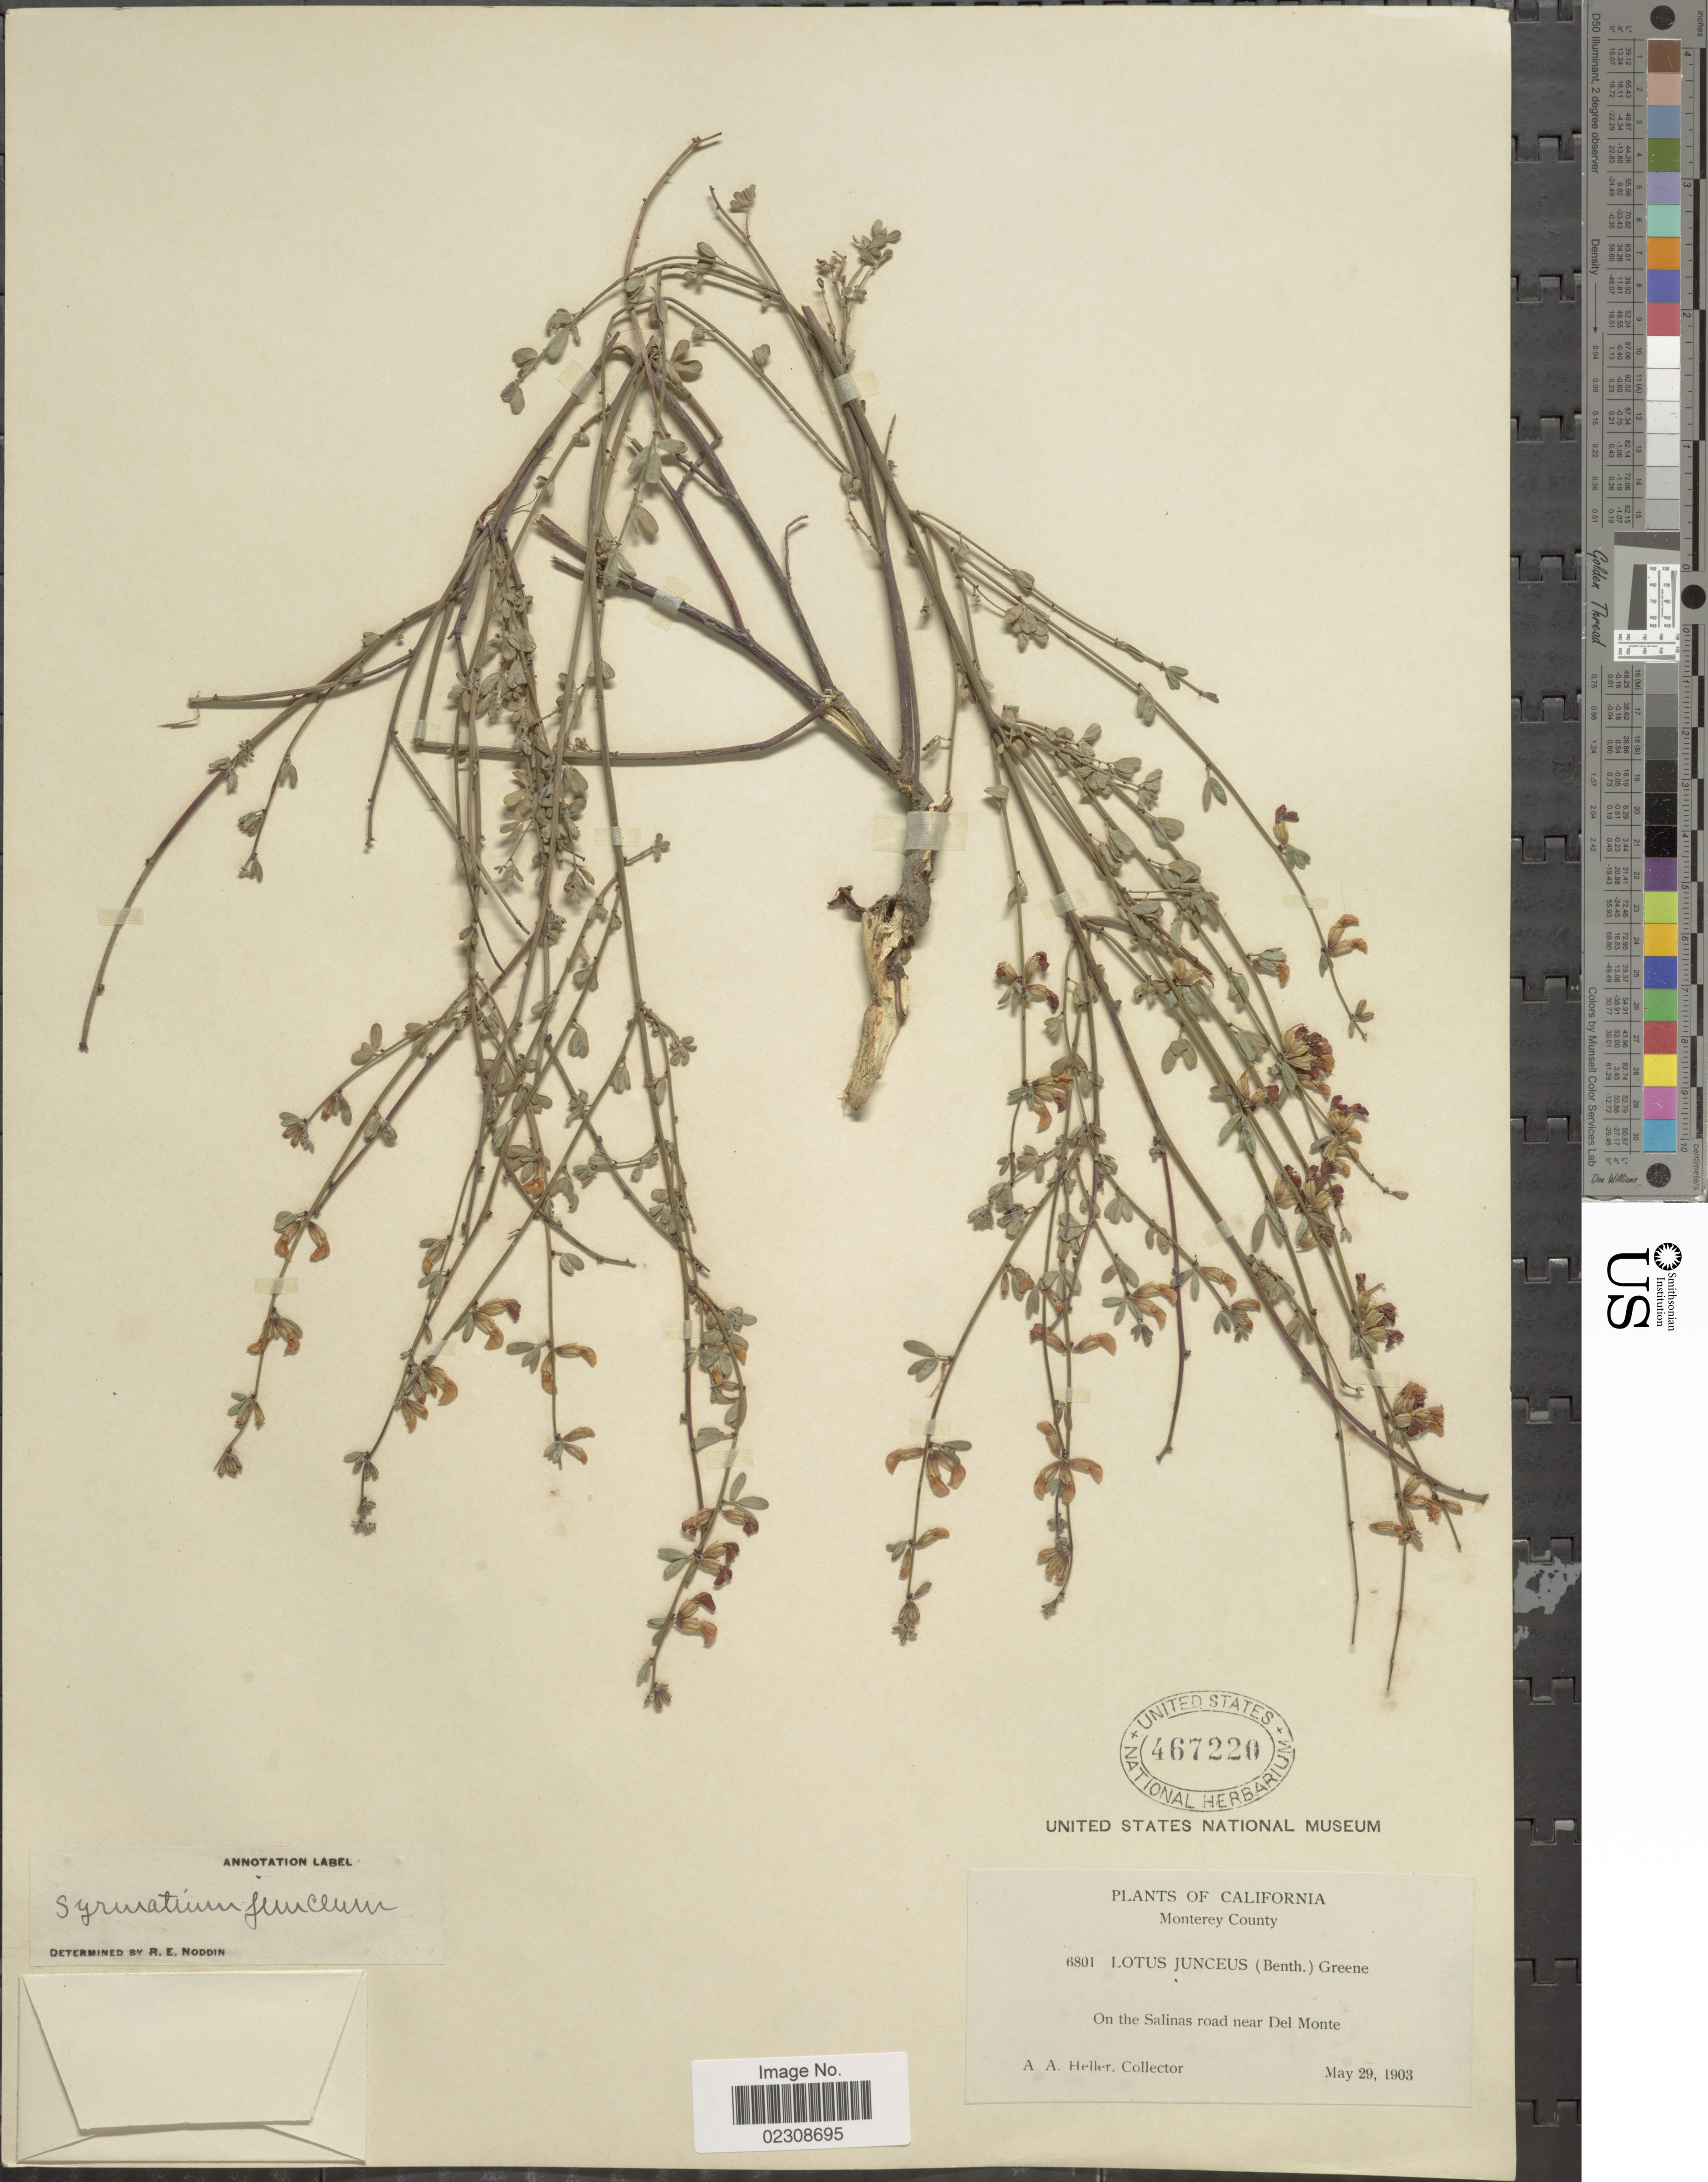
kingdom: Plantae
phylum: Tracheophyta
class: Magnoliopsida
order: Fabales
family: Fabaceae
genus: Syrmatium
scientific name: Syrmatium junceum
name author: (Benth.) Greene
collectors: A. A. Heller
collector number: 6801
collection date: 1903-05-29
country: United States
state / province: California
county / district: Monterey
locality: Monterey County. On the Salinas road near Del Monte.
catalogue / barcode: US 467220